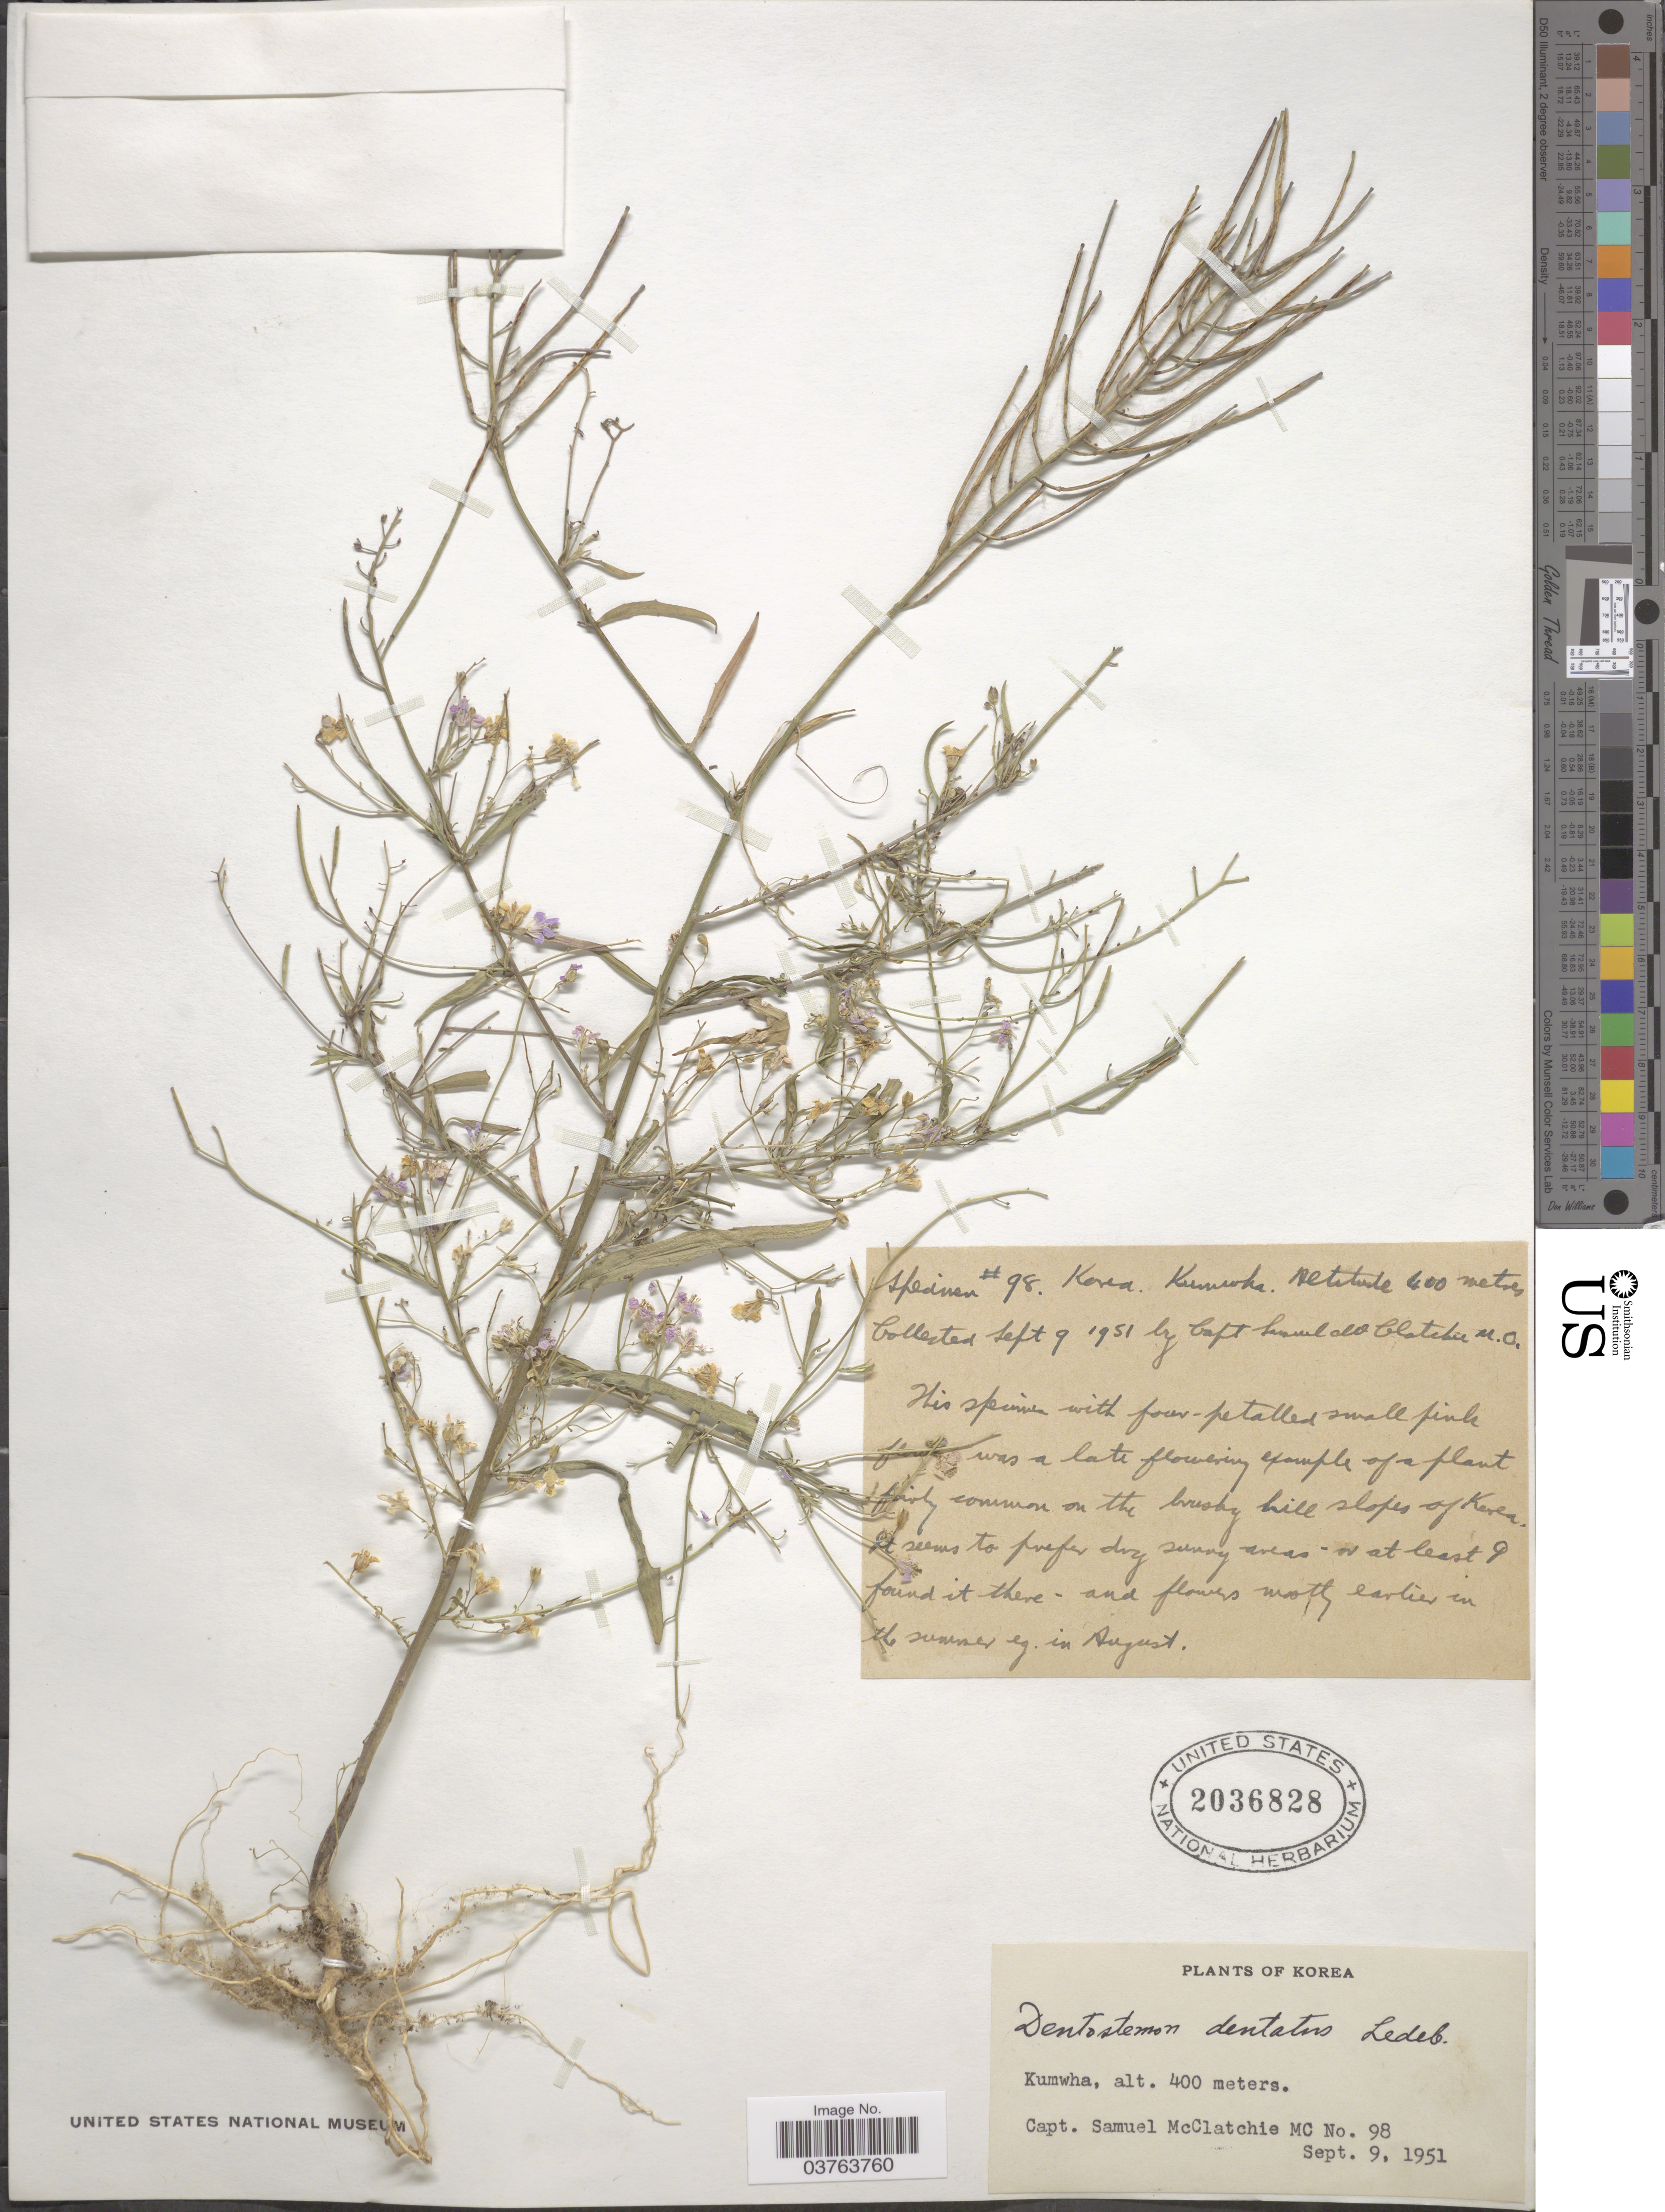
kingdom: Plantae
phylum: Tracheophyta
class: Magnoliopsida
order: Brassicales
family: Brassicaceae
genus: Dontostemon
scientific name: Dontostemon dentatus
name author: (Benge) Ledeb.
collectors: S. McClatchie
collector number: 98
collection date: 1951-09-09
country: North Korea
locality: Kumwha.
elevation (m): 400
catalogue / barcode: US 2036828